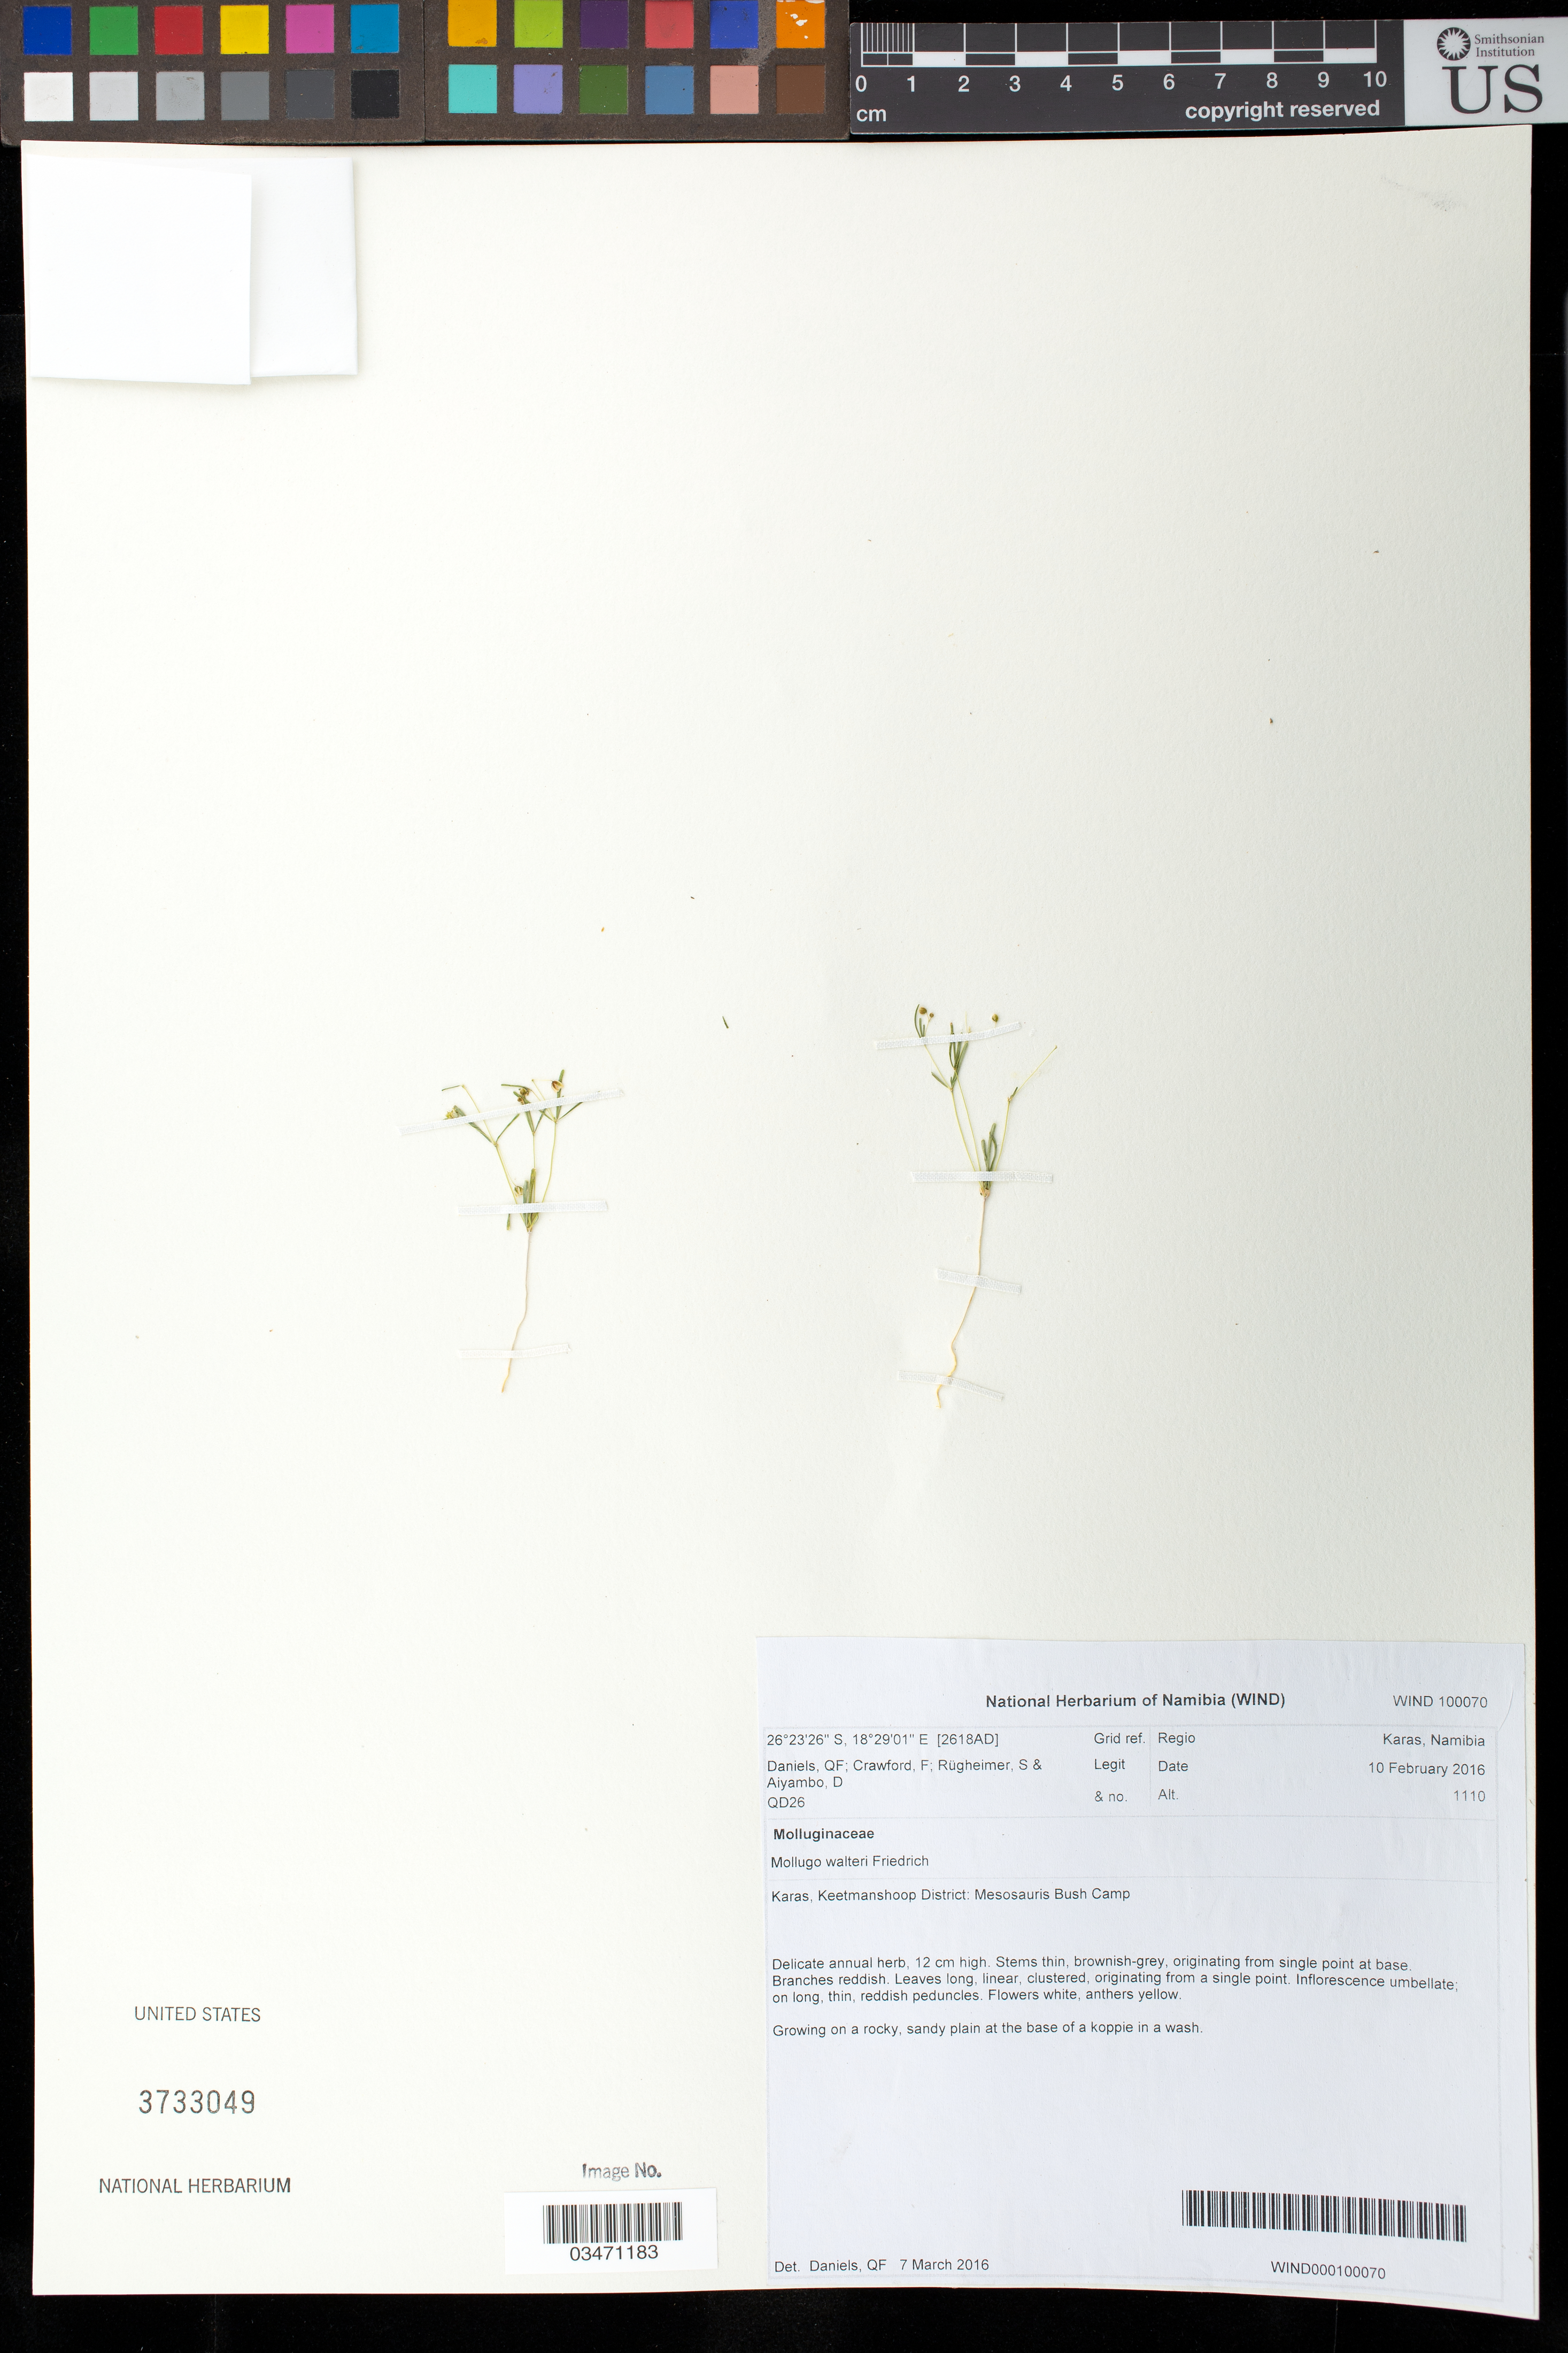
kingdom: Plantae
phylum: Tracheophyta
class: Magnoliopsida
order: Caryophyllales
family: Molluginaceae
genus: Hypertelis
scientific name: Hypertelis walteri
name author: (Friedrich) Thulin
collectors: F. Crawford, S. Rugheimer & D. Aiyambo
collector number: QD26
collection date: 2016-02-10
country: Namibia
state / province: Karas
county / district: Keetmanshoop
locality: Mesosauris Bush Camp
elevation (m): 1142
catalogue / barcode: US 3733049